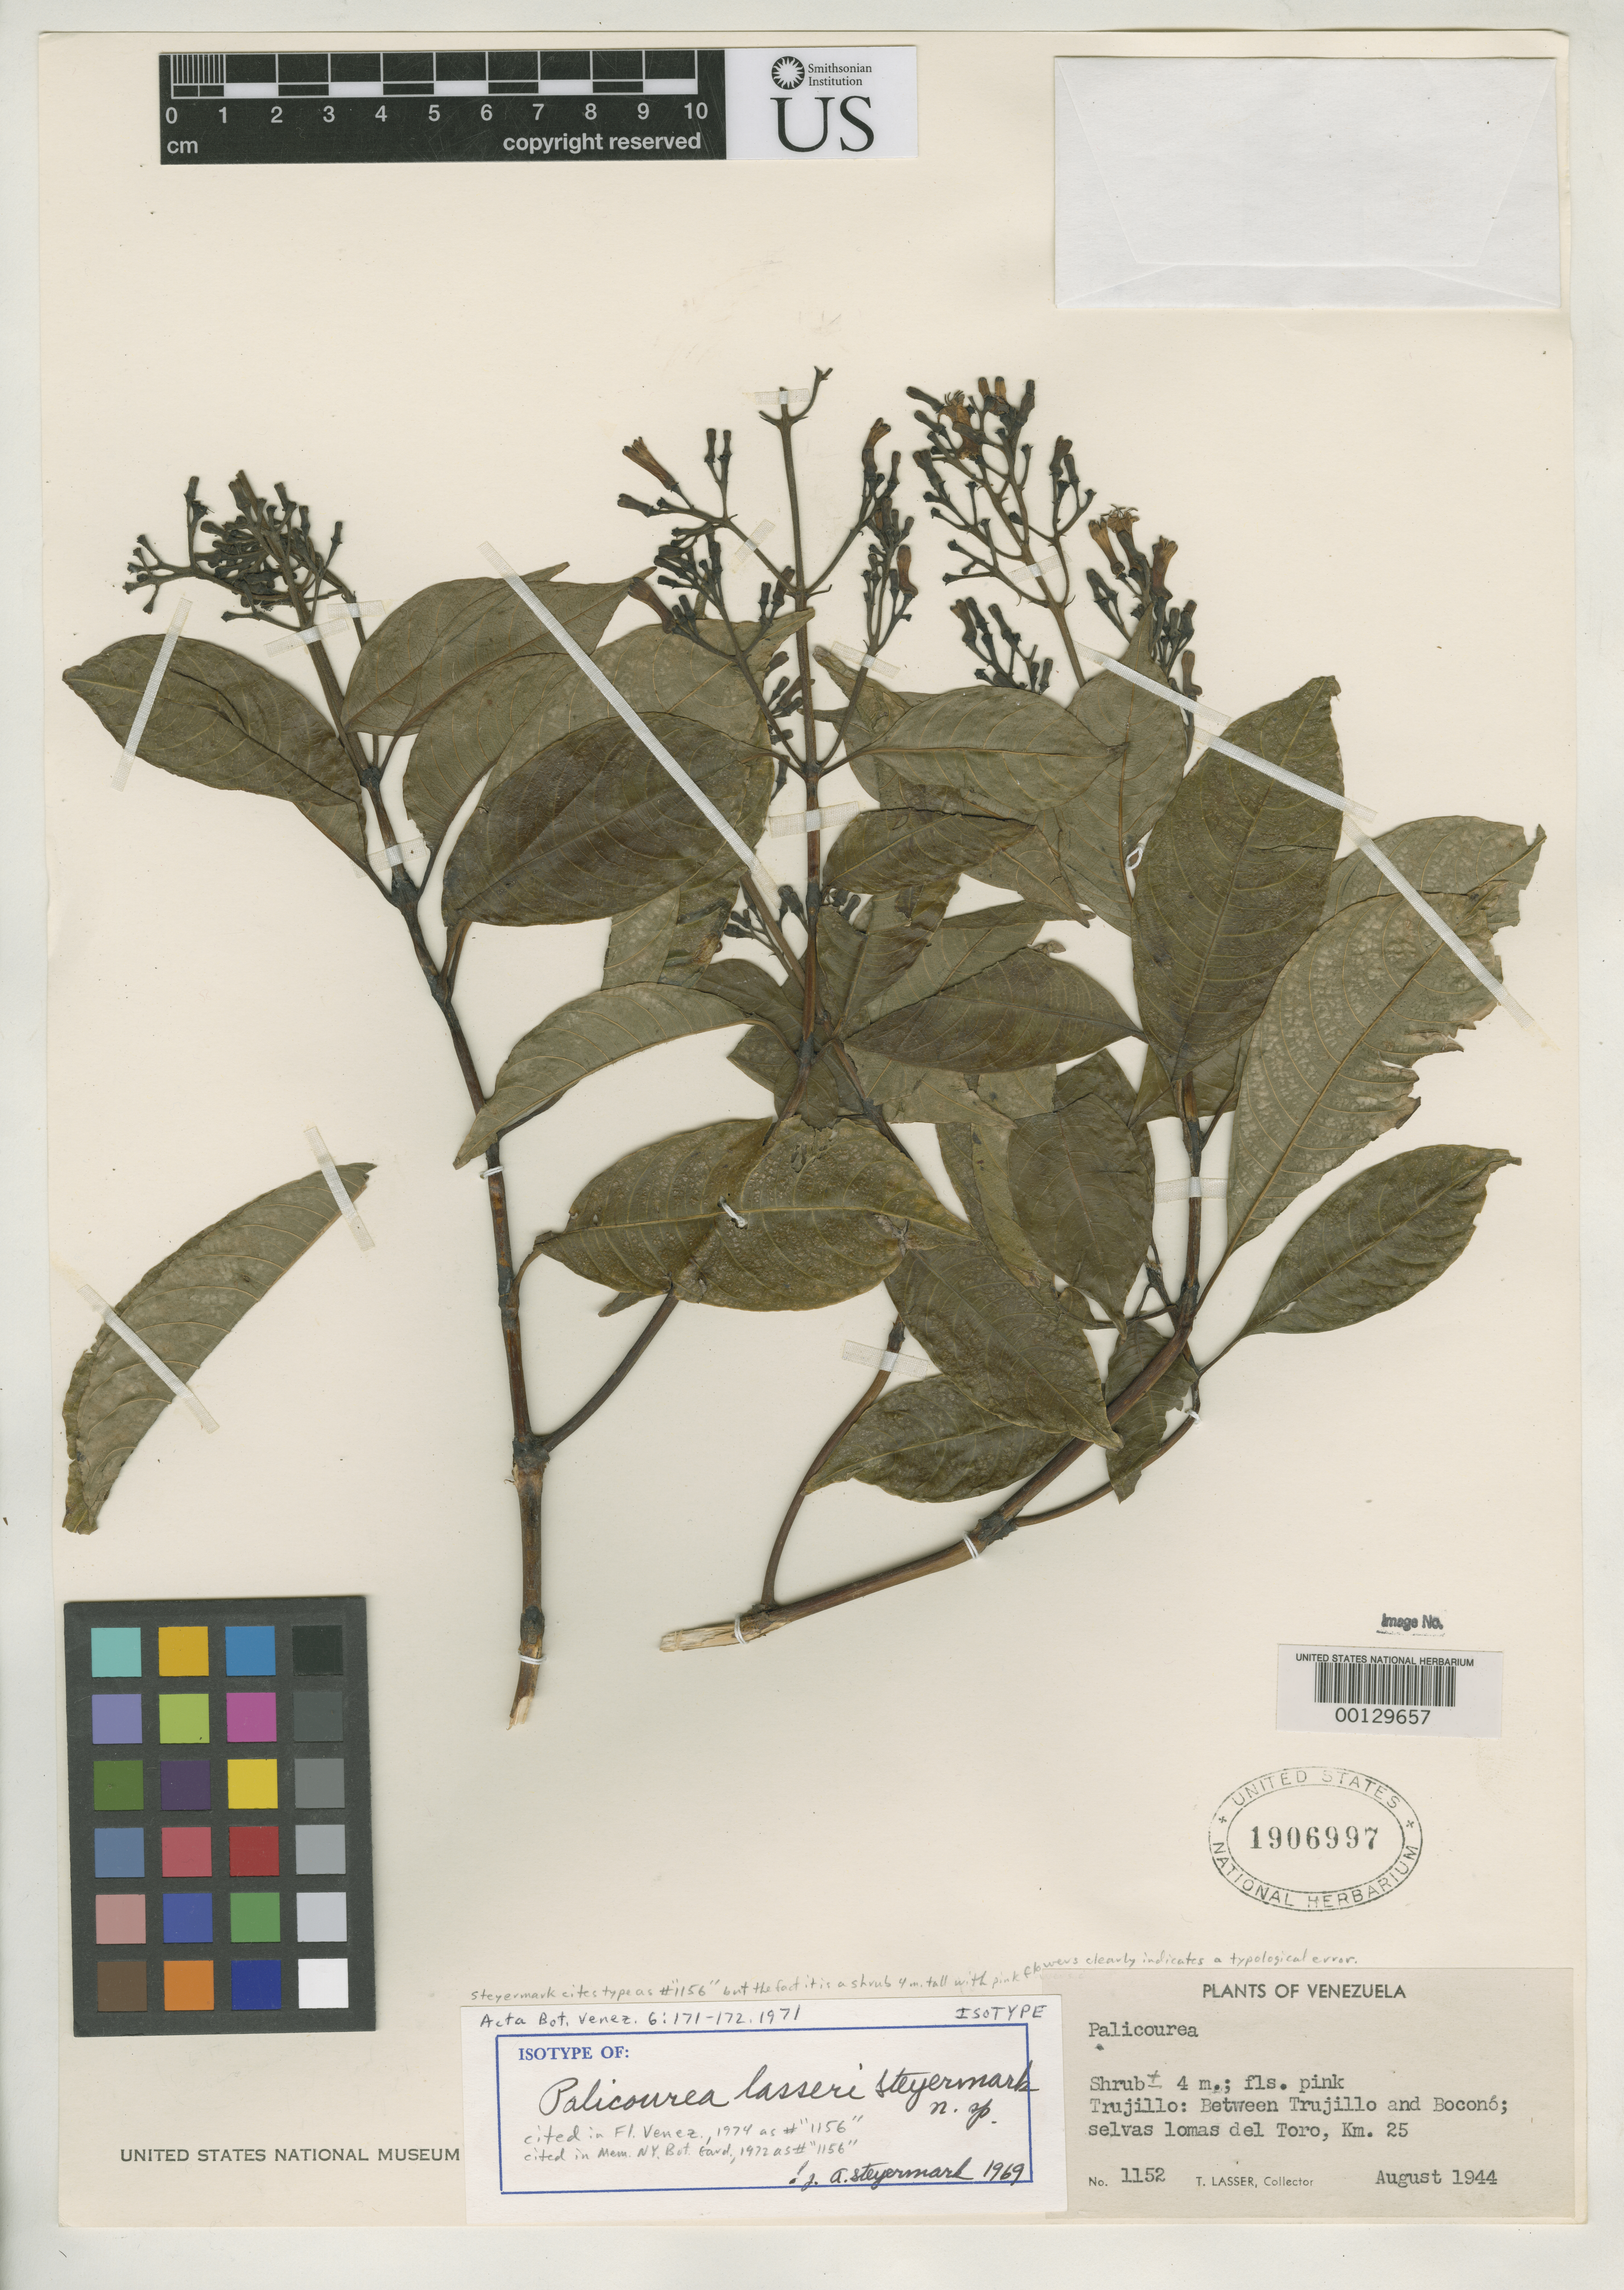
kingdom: Plantae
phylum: Tracheophyta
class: Magnoliopsida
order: Gentianales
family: Rubiaceae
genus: Palicourea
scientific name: Palicourea lasseri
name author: Steyerm.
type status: Isotype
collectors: T. Lasser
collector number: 1152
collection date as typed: Aug 1944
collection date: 1944-08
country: Venezuela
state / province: Trujillo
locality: Between Trujillo and Bocono, selvas Lomas del Toro, km 25.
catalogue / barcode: US 1906997